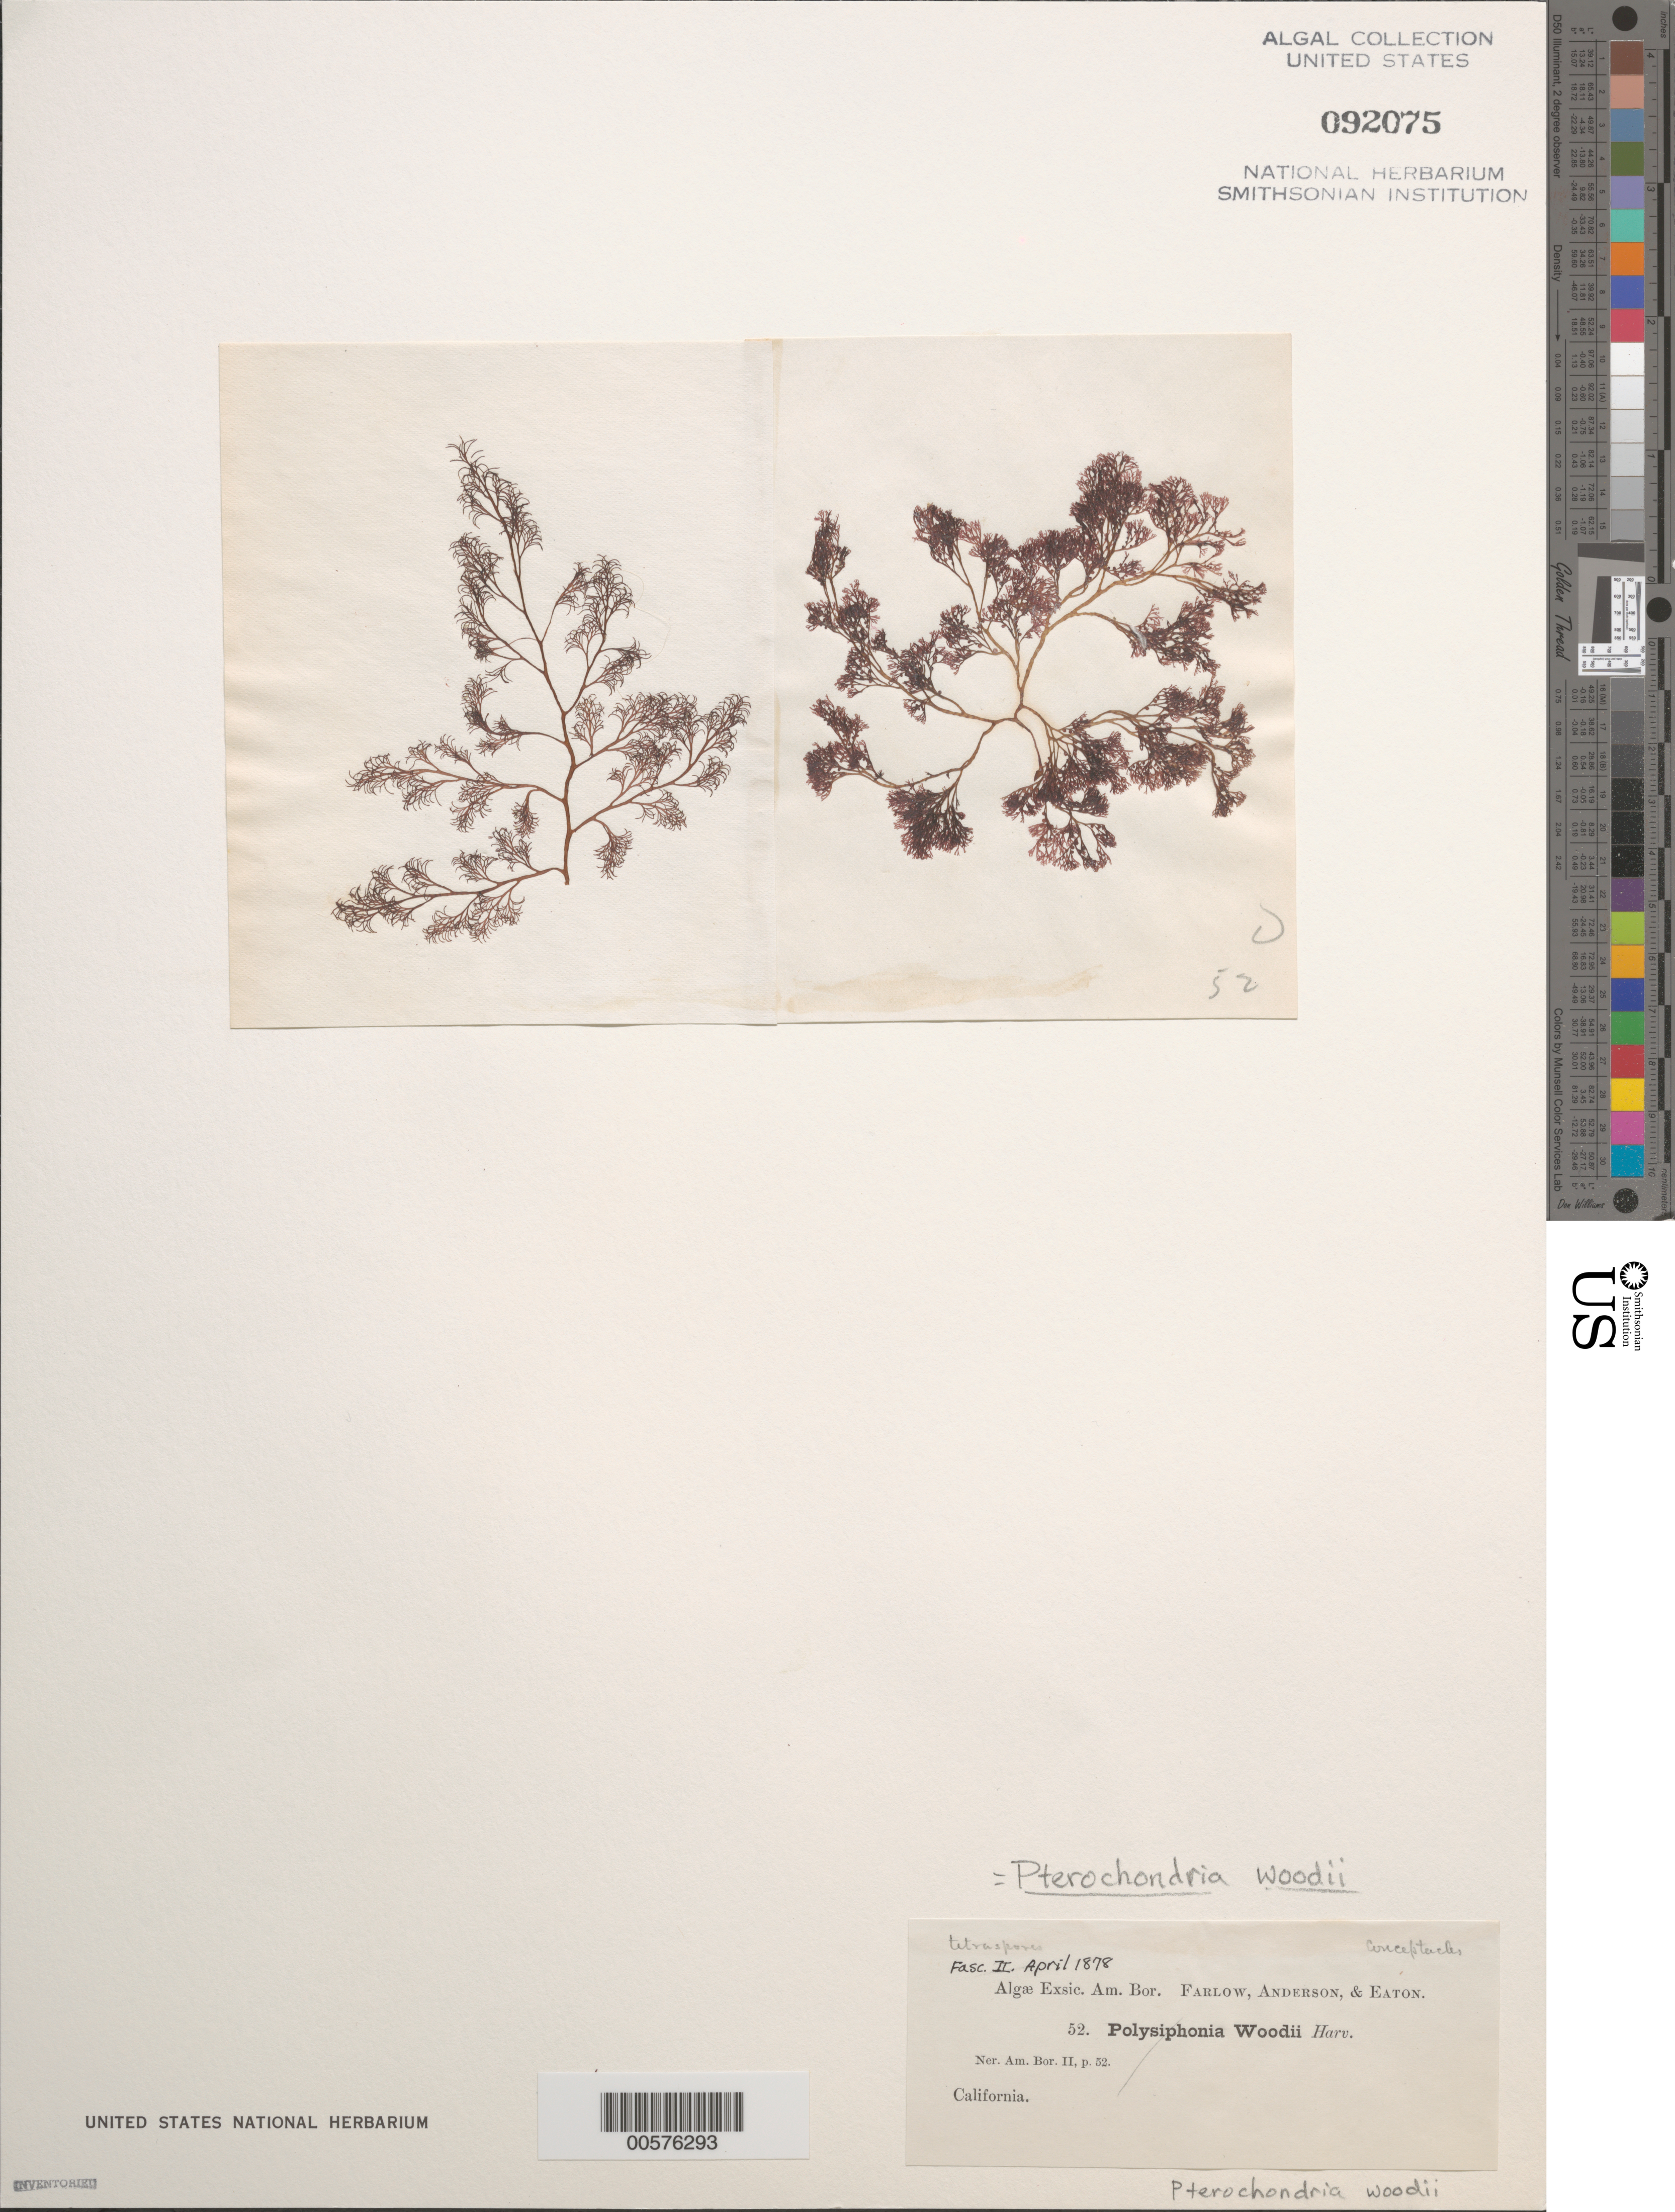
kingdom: Plantae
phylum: Rhodophyta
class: Florideophyceae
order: Ceramiales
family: Rhodomelaceae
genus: Pterochondria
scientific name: Pterochondria woodii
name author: (Harv.) Hollenb.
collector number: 52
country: United States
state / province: California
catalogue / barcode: US 92075